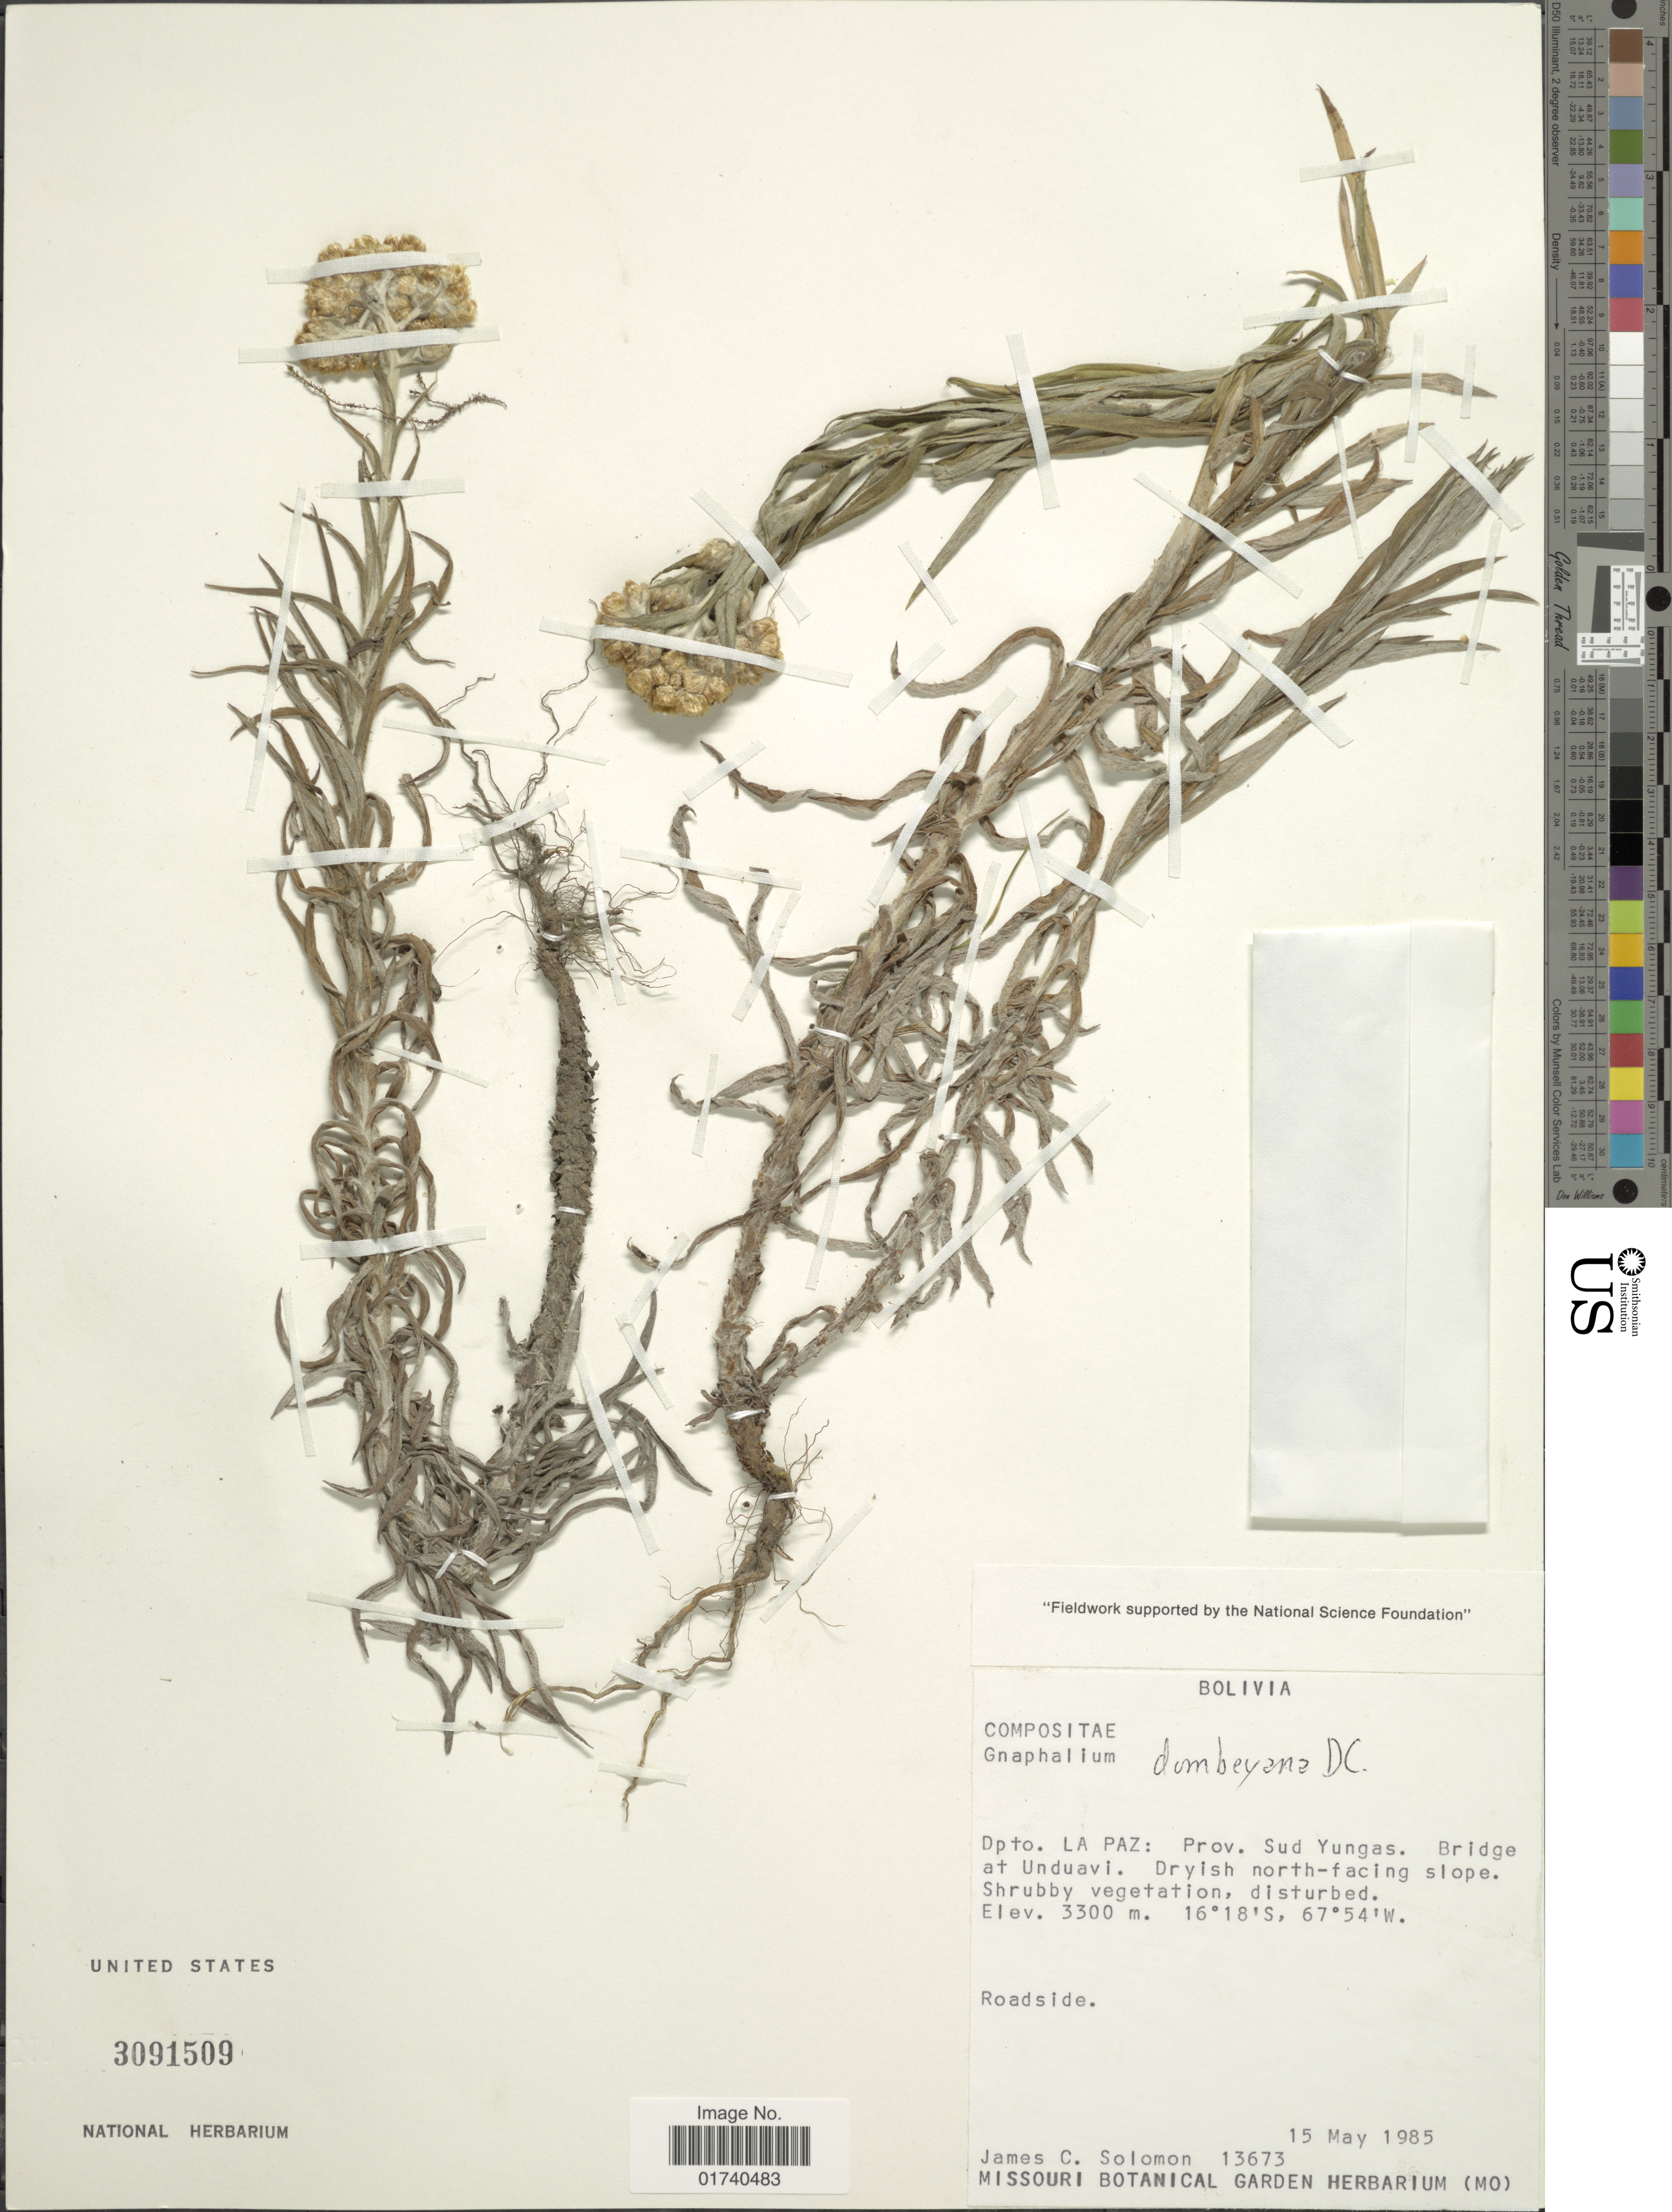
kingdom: Plantae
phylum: Tracheophyta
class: Magnoliopsida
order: Asterales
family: Asteraceae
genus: Pseudognaphalium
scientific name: Pseudognaphalium dombeyanum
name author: (DC.) Anderb.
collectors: J. C. Solomon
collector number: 13673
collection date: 1985-05-15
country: Bolivia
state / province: La Paz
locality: Dpto. La Paz: Prov. Sud Yungas. Bridge at Unduavi.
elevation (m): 3300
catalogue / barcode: US 3091509